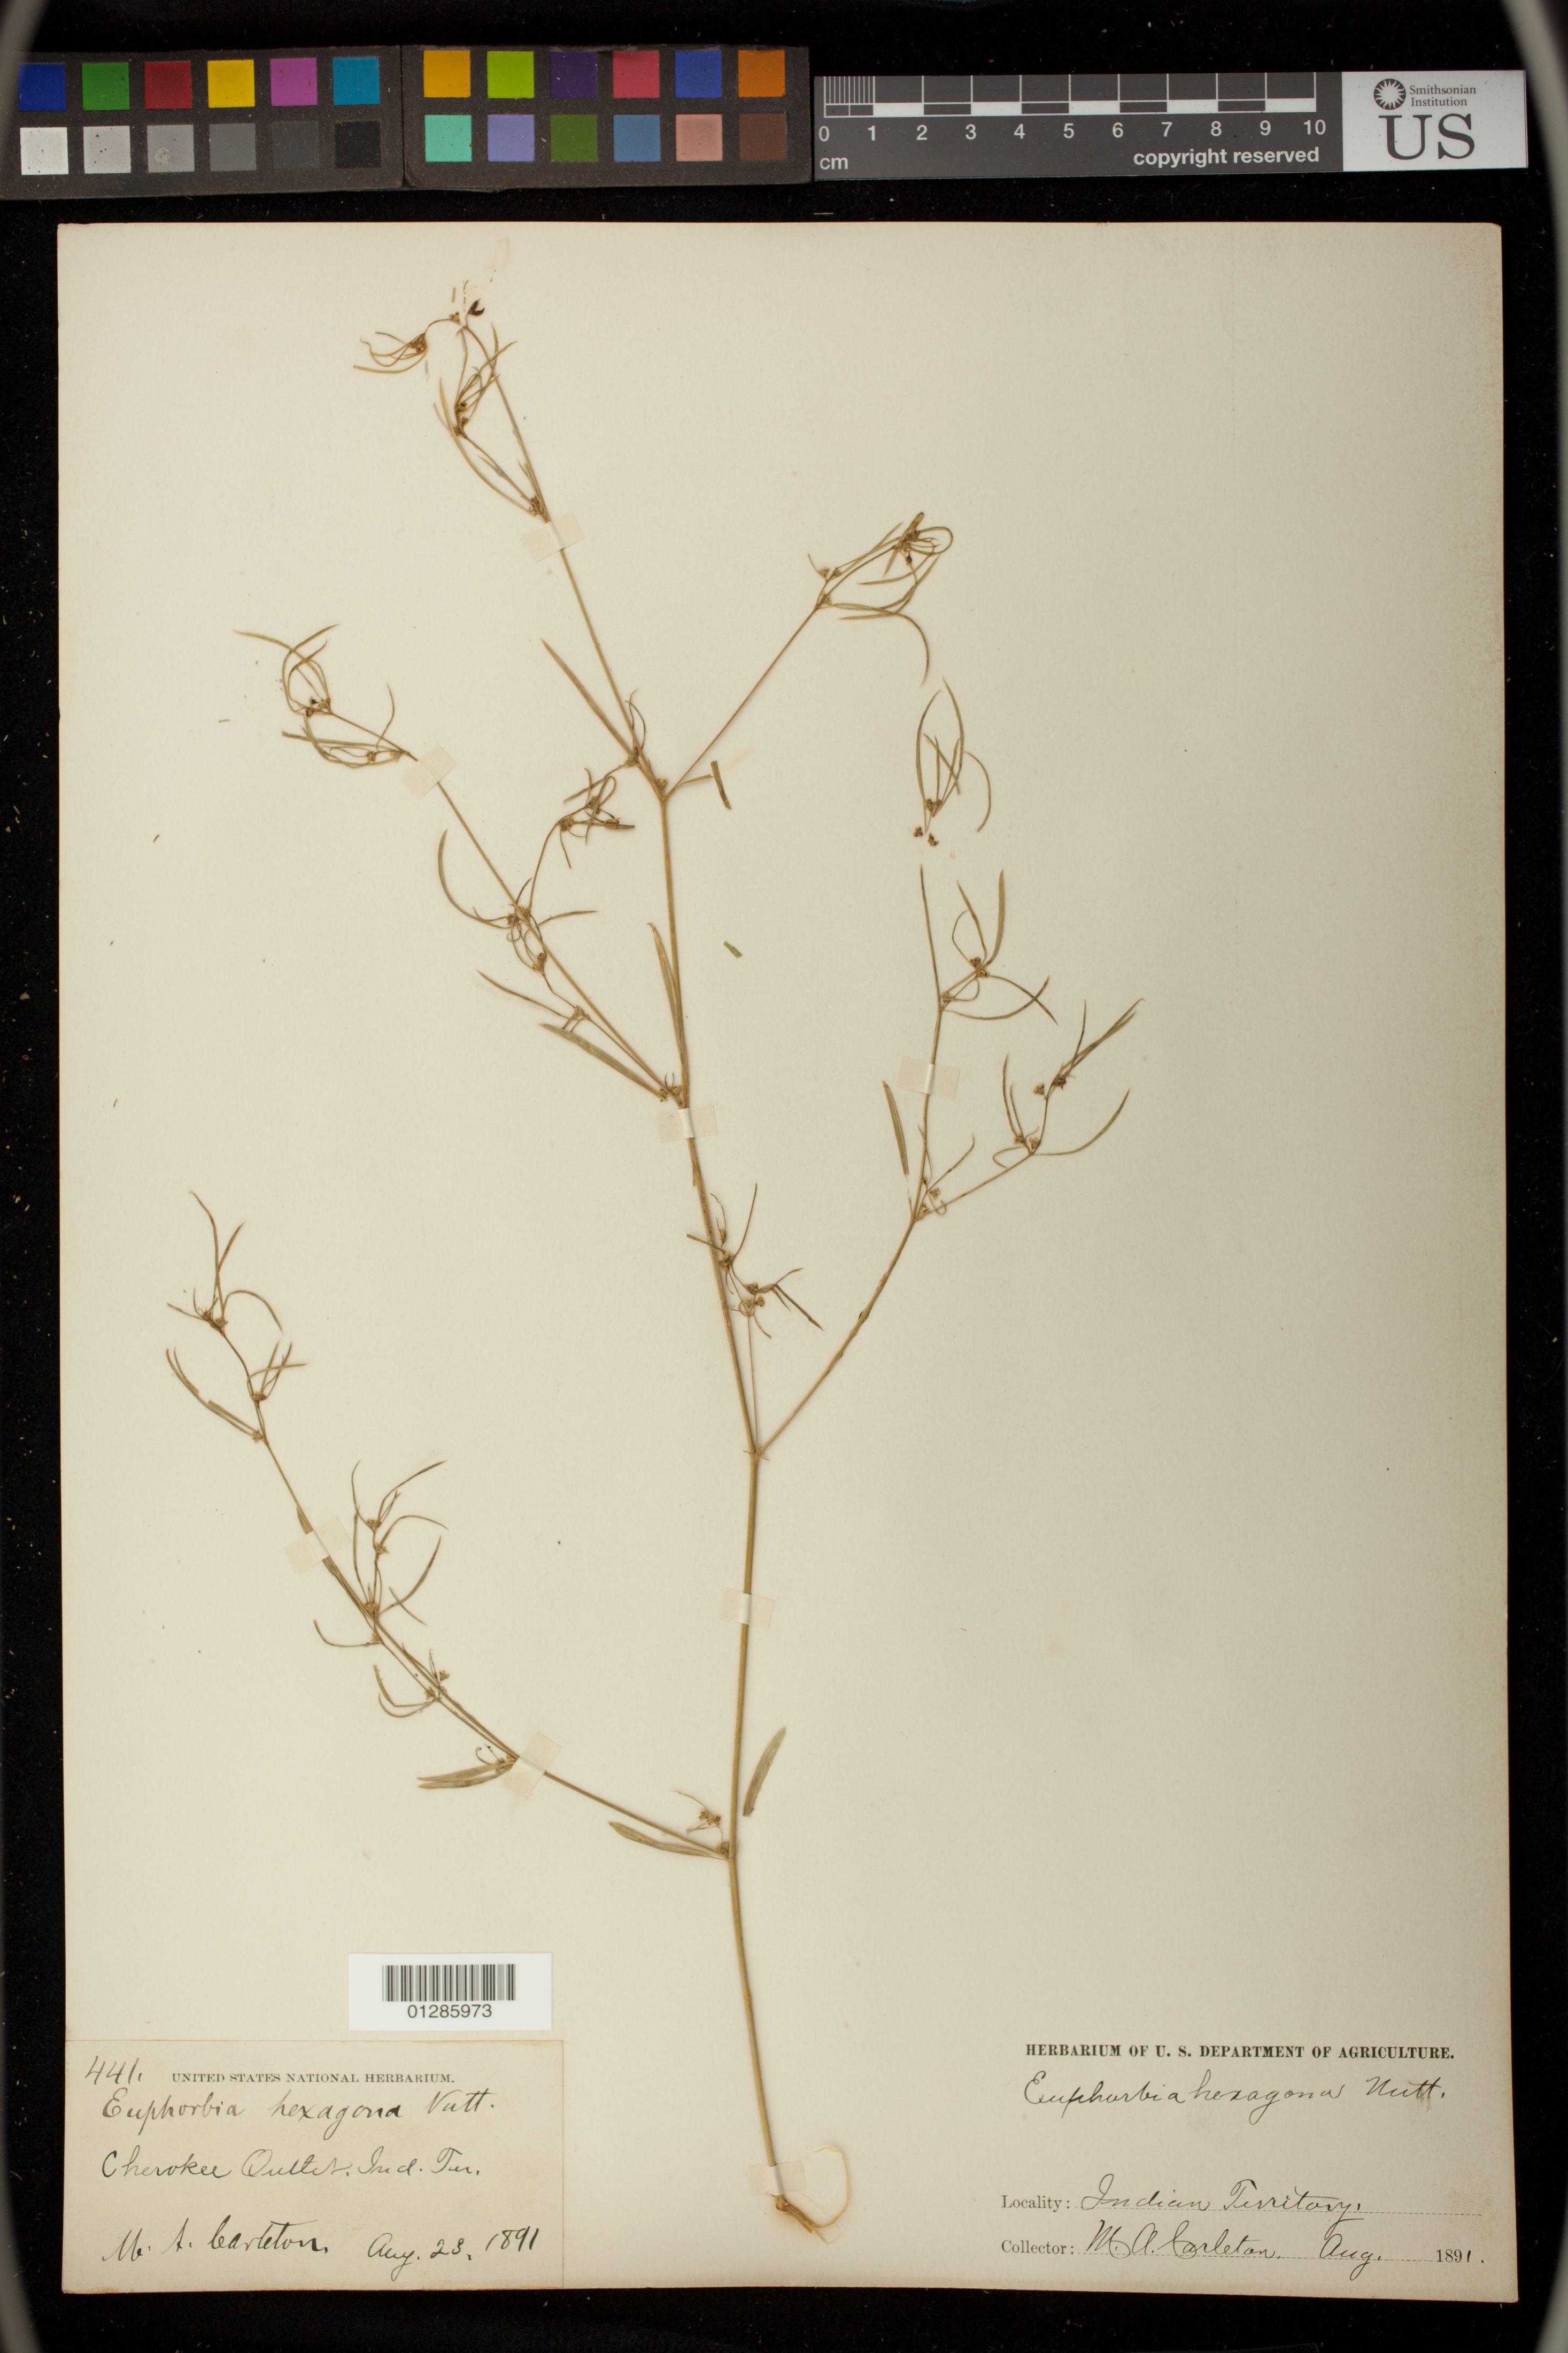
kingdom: Plantae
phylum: Tracheophyta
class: Magnoliopsida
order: Malpighiales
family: Euphorbiaceae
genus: Euphorbia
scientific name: Euphorbia hexagona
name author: Nutt. ex Spreng.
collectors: M. A. Carleton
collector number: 441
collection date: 1891-08-23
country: United States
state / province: Oklahoma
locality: Cherokee Outlet, Indian Territory